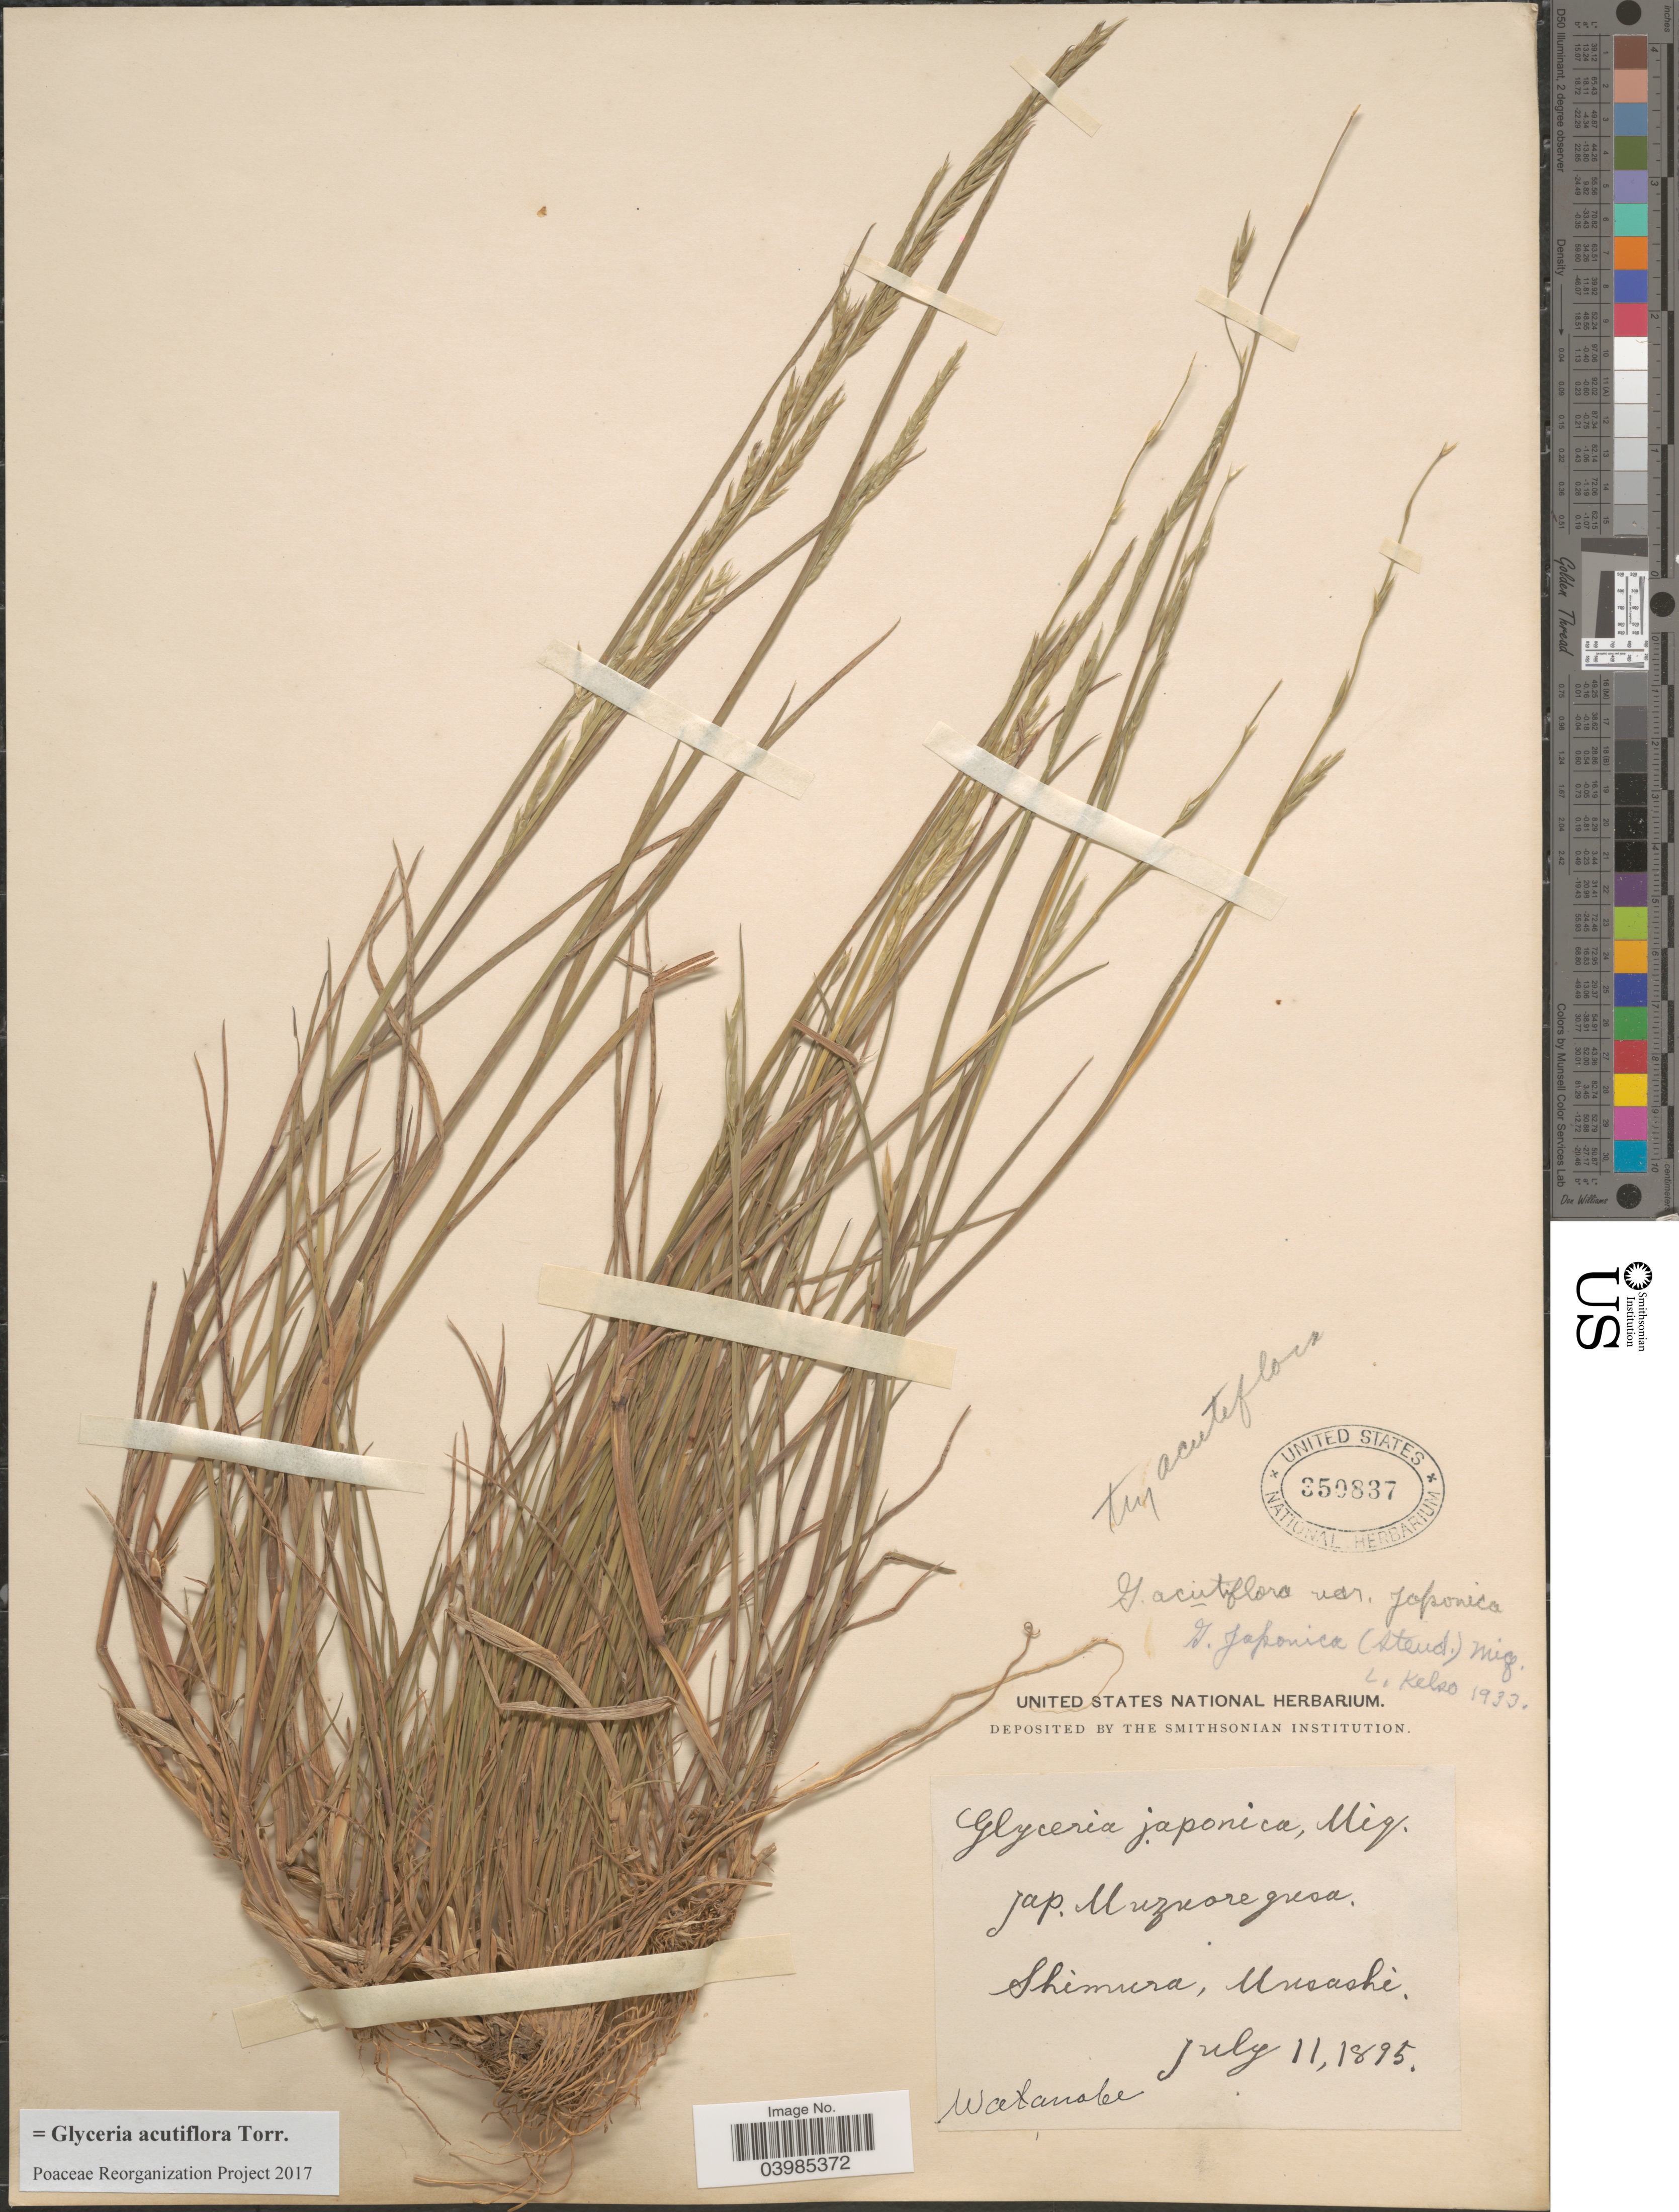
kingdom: Plantae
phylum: Tracheophyta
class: Liliopsida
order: Poales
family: Poaceae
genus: Glyceria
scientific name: Glyceria acutiflora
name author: Torr.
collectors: -. Watanabe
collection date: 1895-07-11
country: Japan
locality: Shimura, Musashi.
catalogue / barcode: US 350837